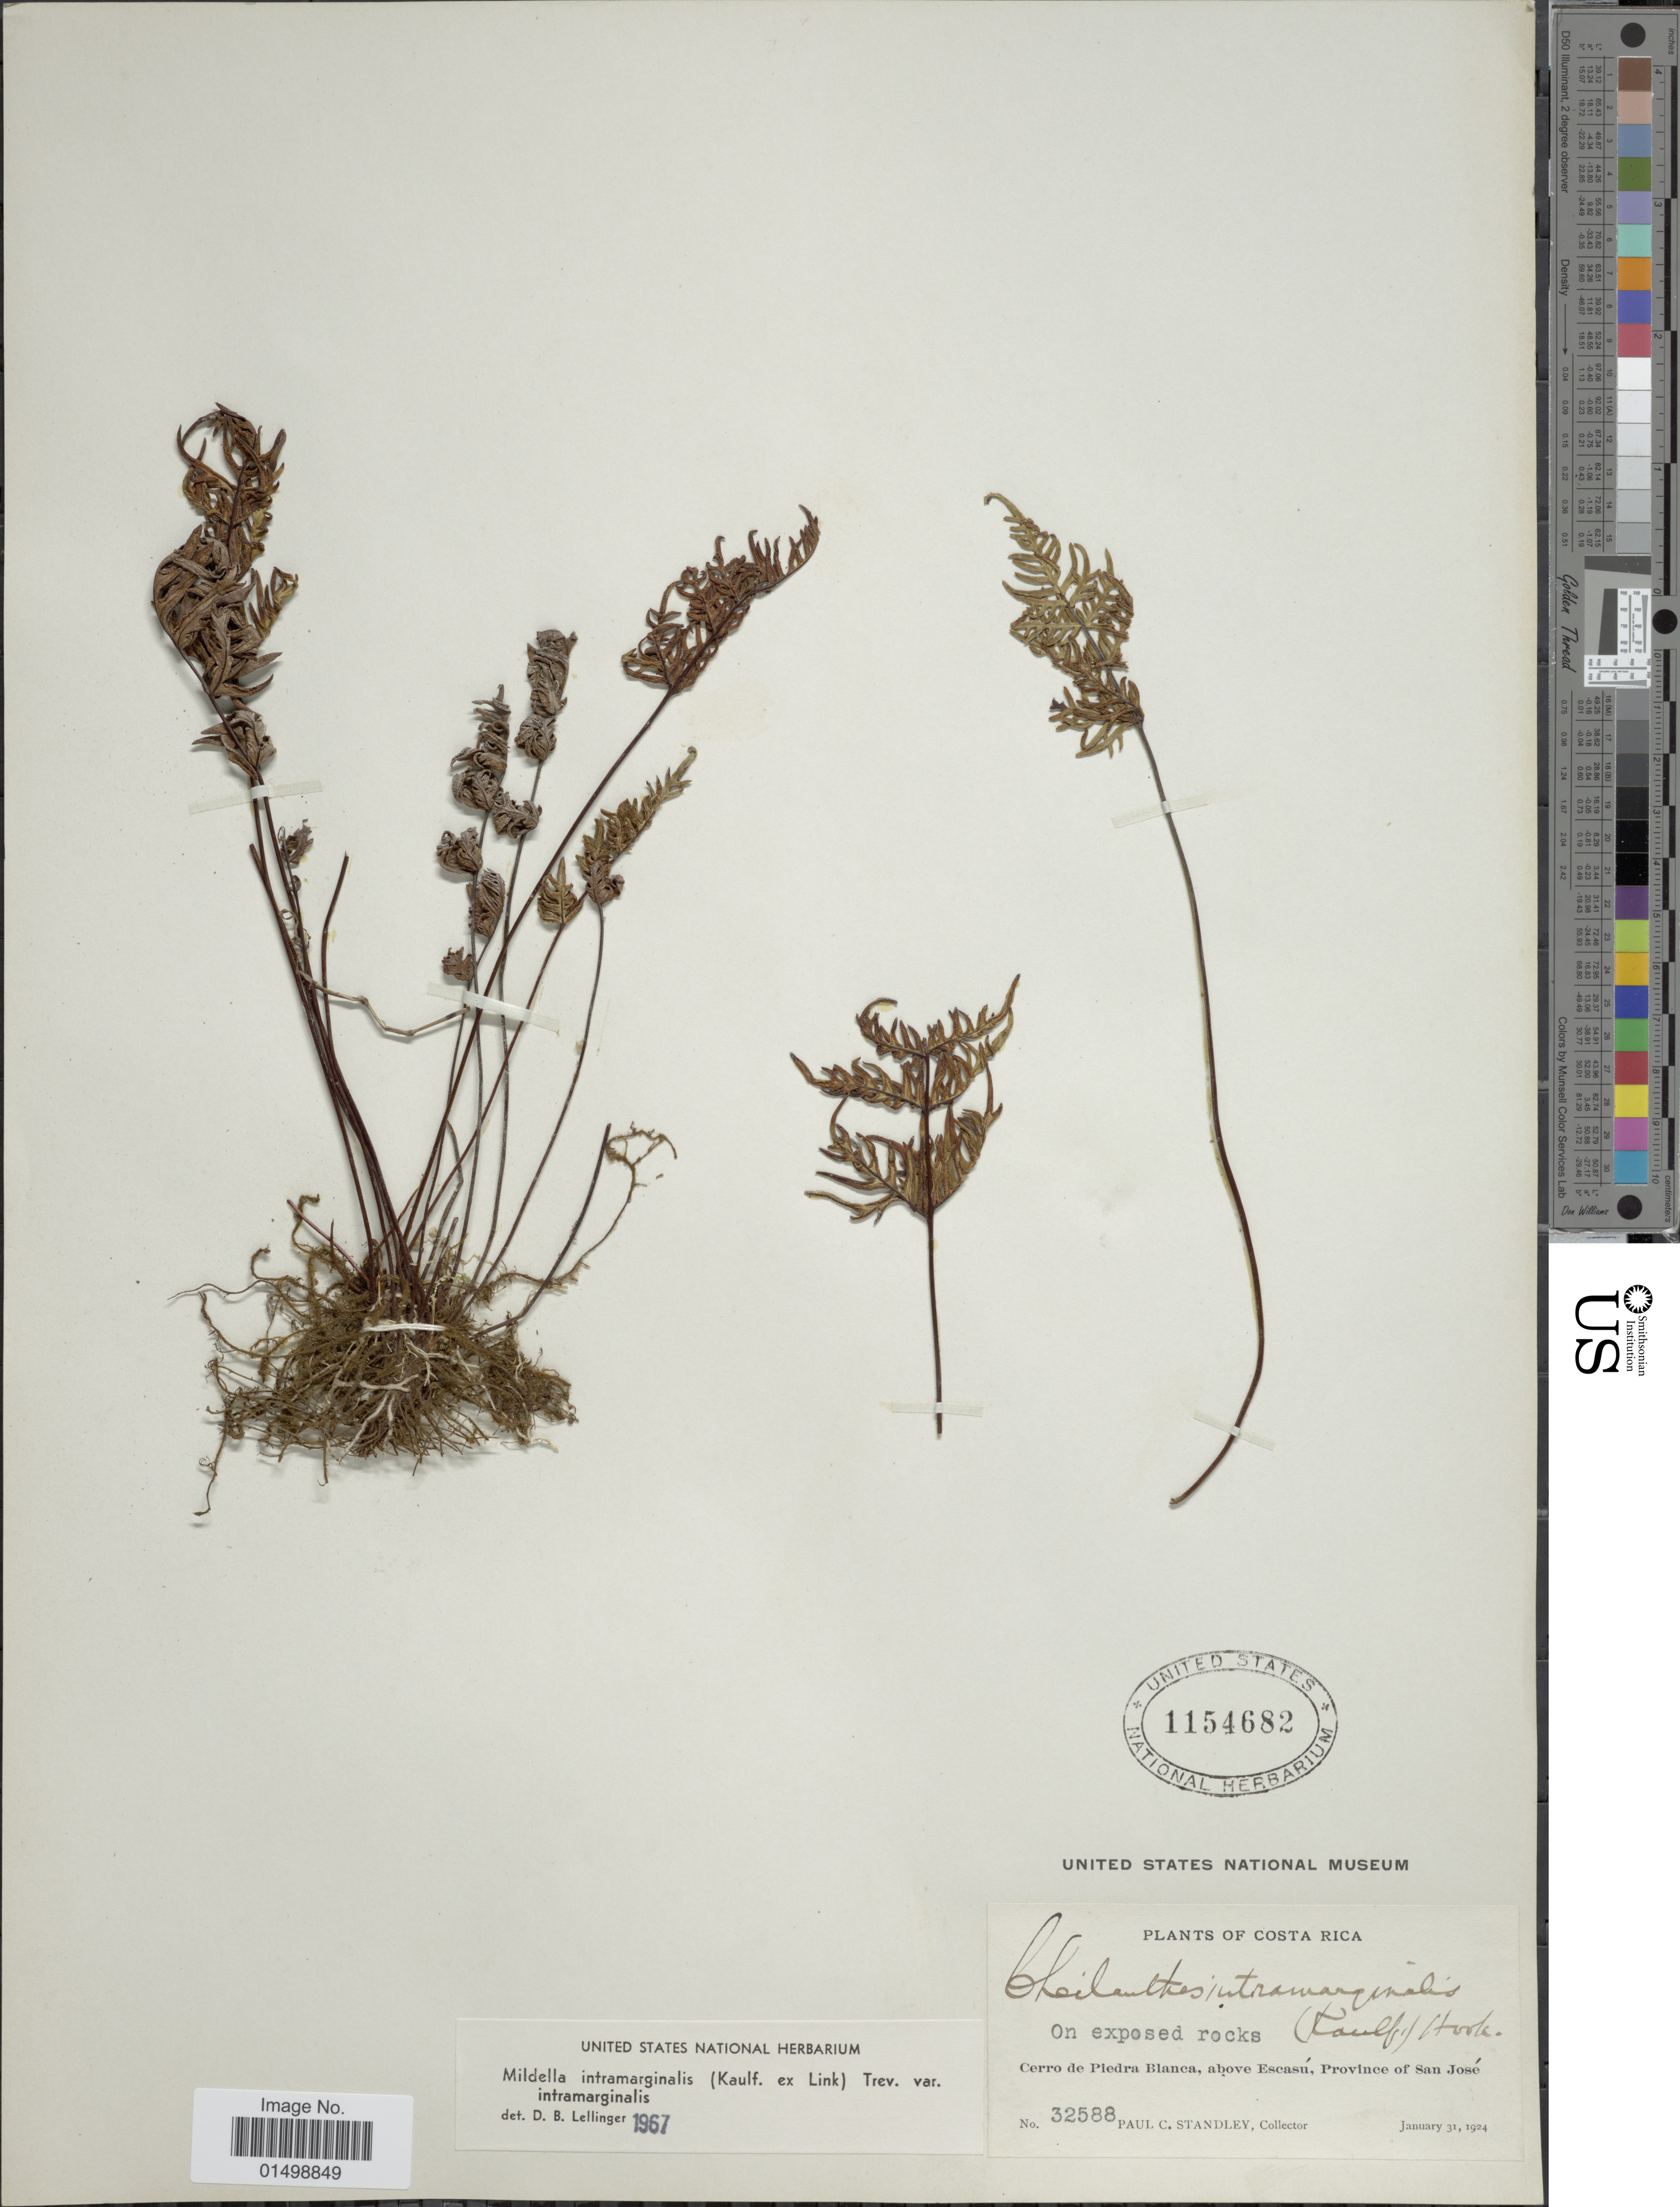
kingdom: Plantae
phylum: Tracheophyta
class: Polypodiopsida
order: Polypodiales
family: Pteridaceae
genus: Cheilanthes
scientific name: Cheilanthes intramarginalis var. intramarginalis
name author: (Kaulf.) Hook.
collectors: P. C. Standley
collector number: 32588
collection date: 1924-01-31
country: Costa Rica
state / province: San José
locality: Cerro de Piedra Blanca, above Escasu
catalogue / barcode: US 1154682